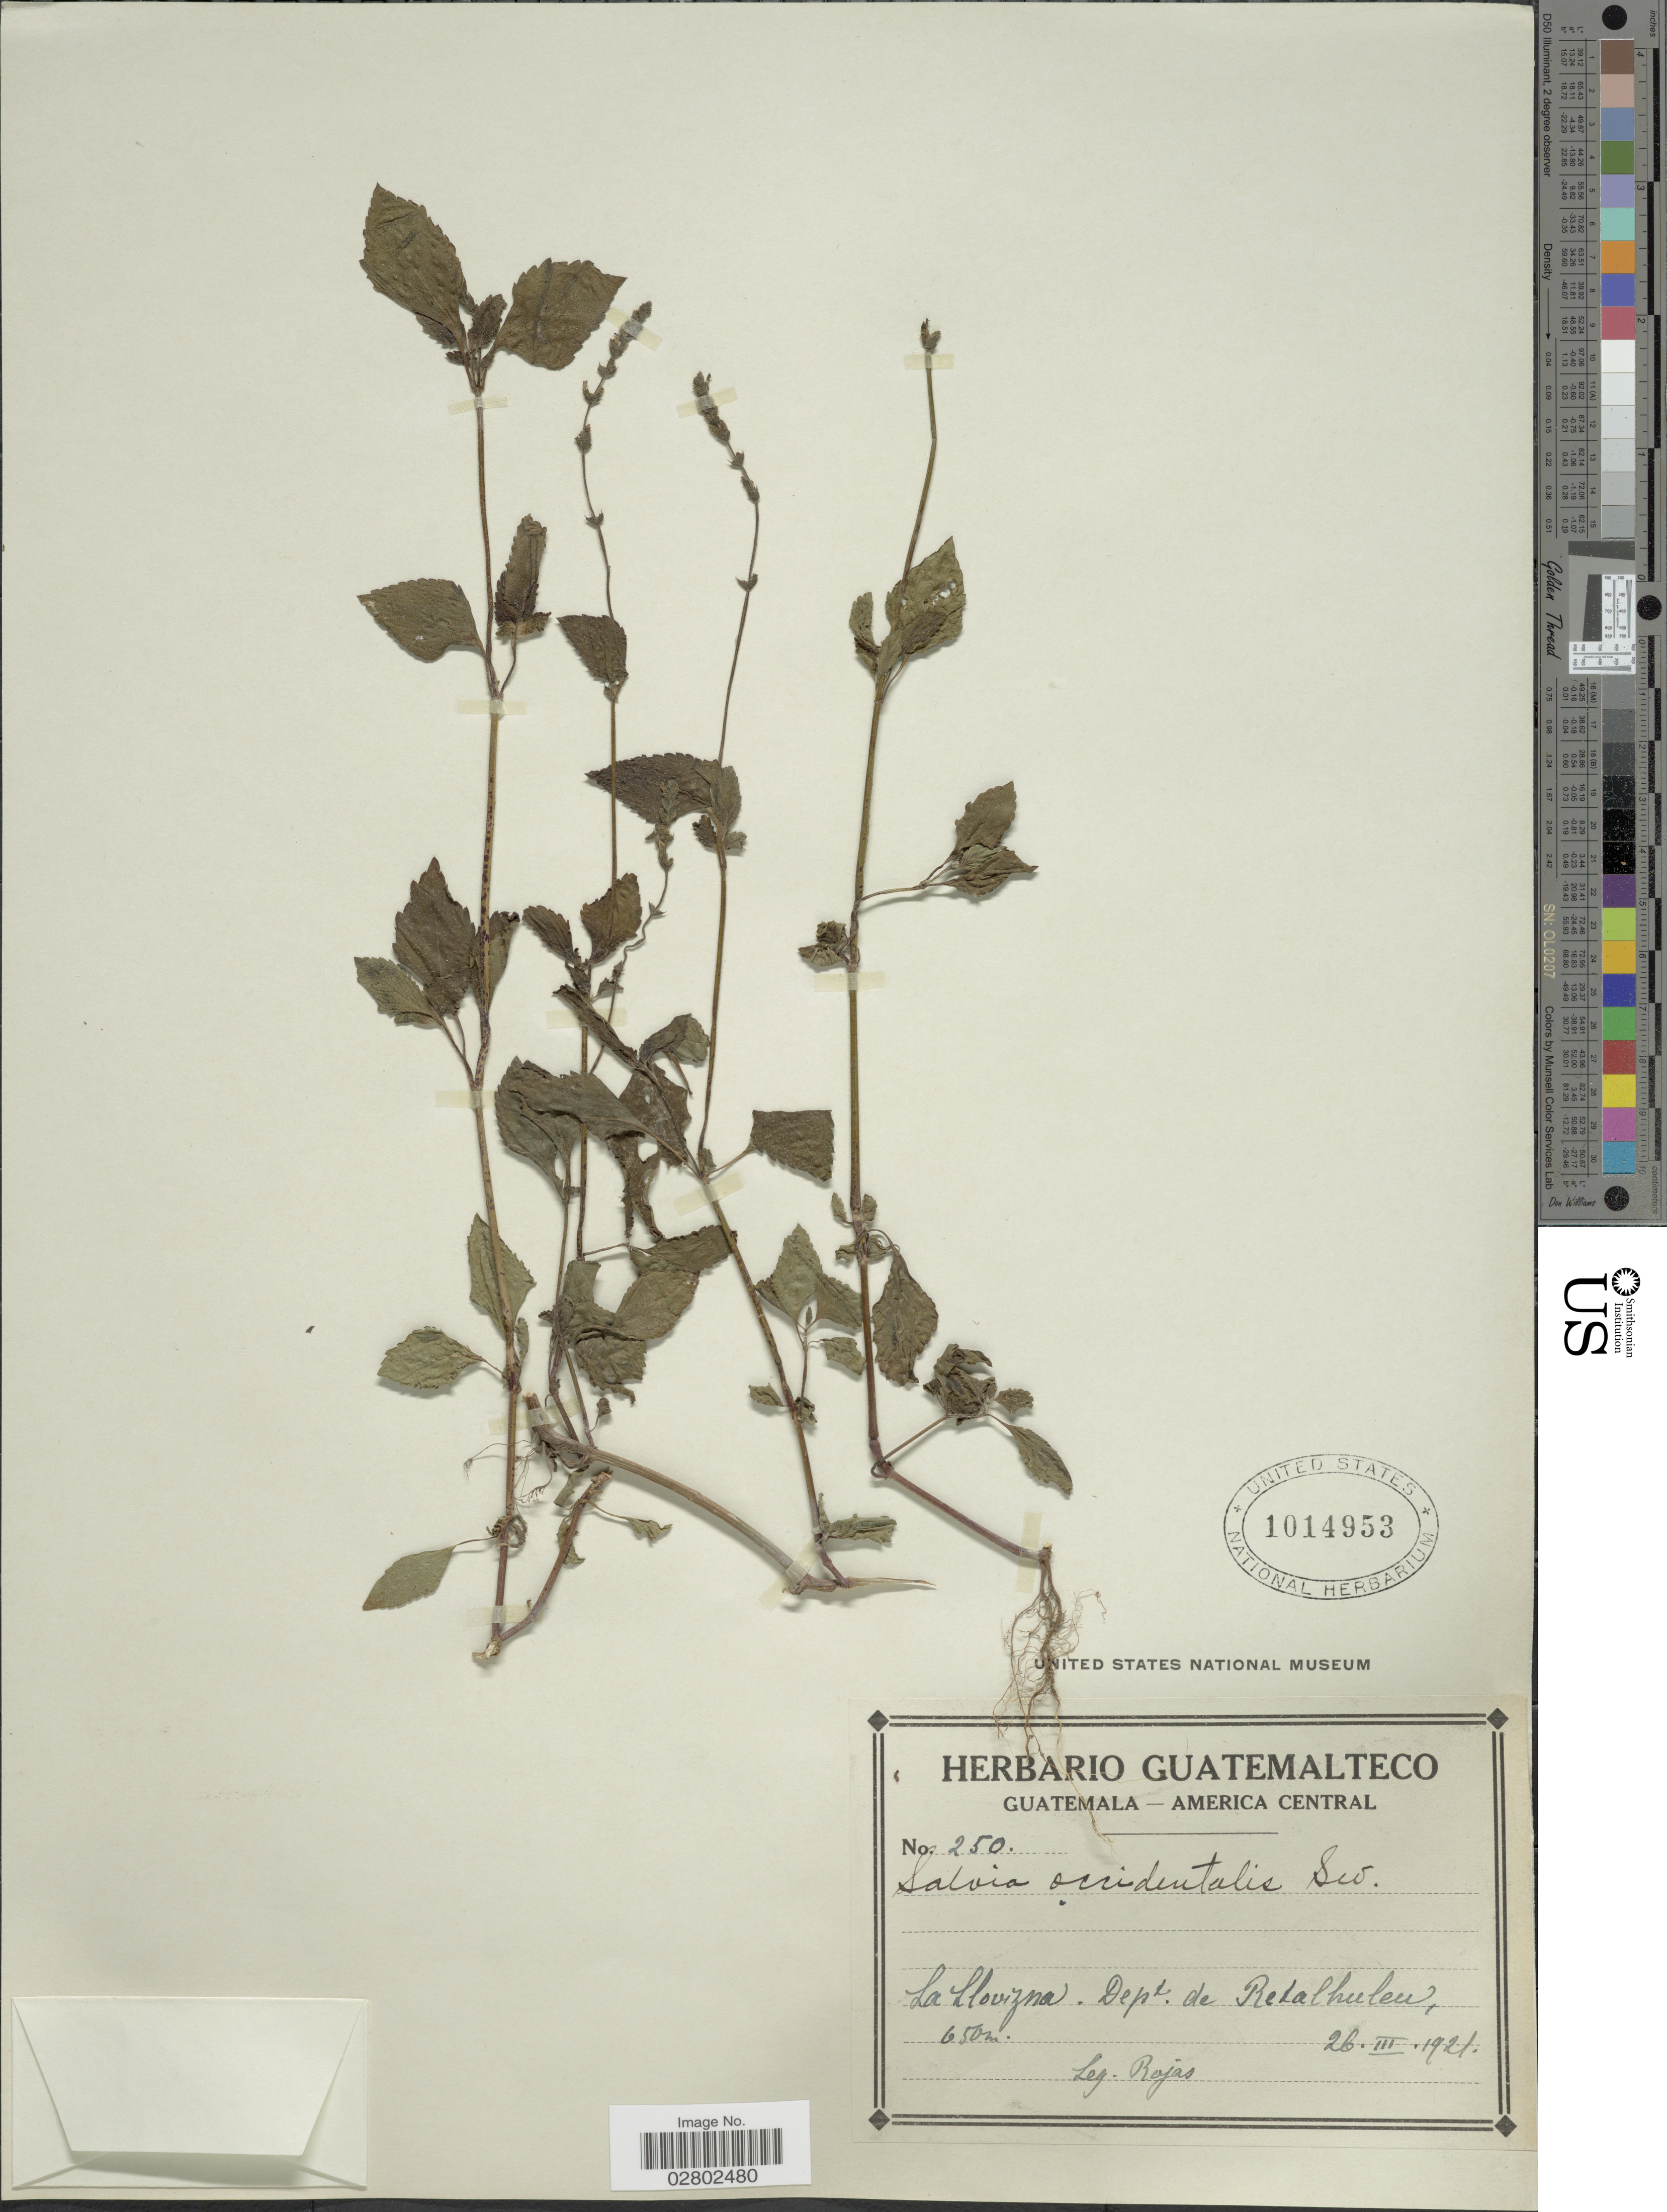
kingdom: Plantae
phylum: Tracheophyta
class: Magnoliopsida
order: Lamiales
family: Lamiaceae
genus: Salvia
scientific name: Salvia occidentalis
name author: Sw.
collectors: Rojas, --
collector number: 250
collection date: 1921-03-26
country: Guatemala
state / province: Retalhuleu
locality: La Llovizna. Dept. de Retalhuleu.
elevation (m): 650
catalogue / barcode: US 1014953